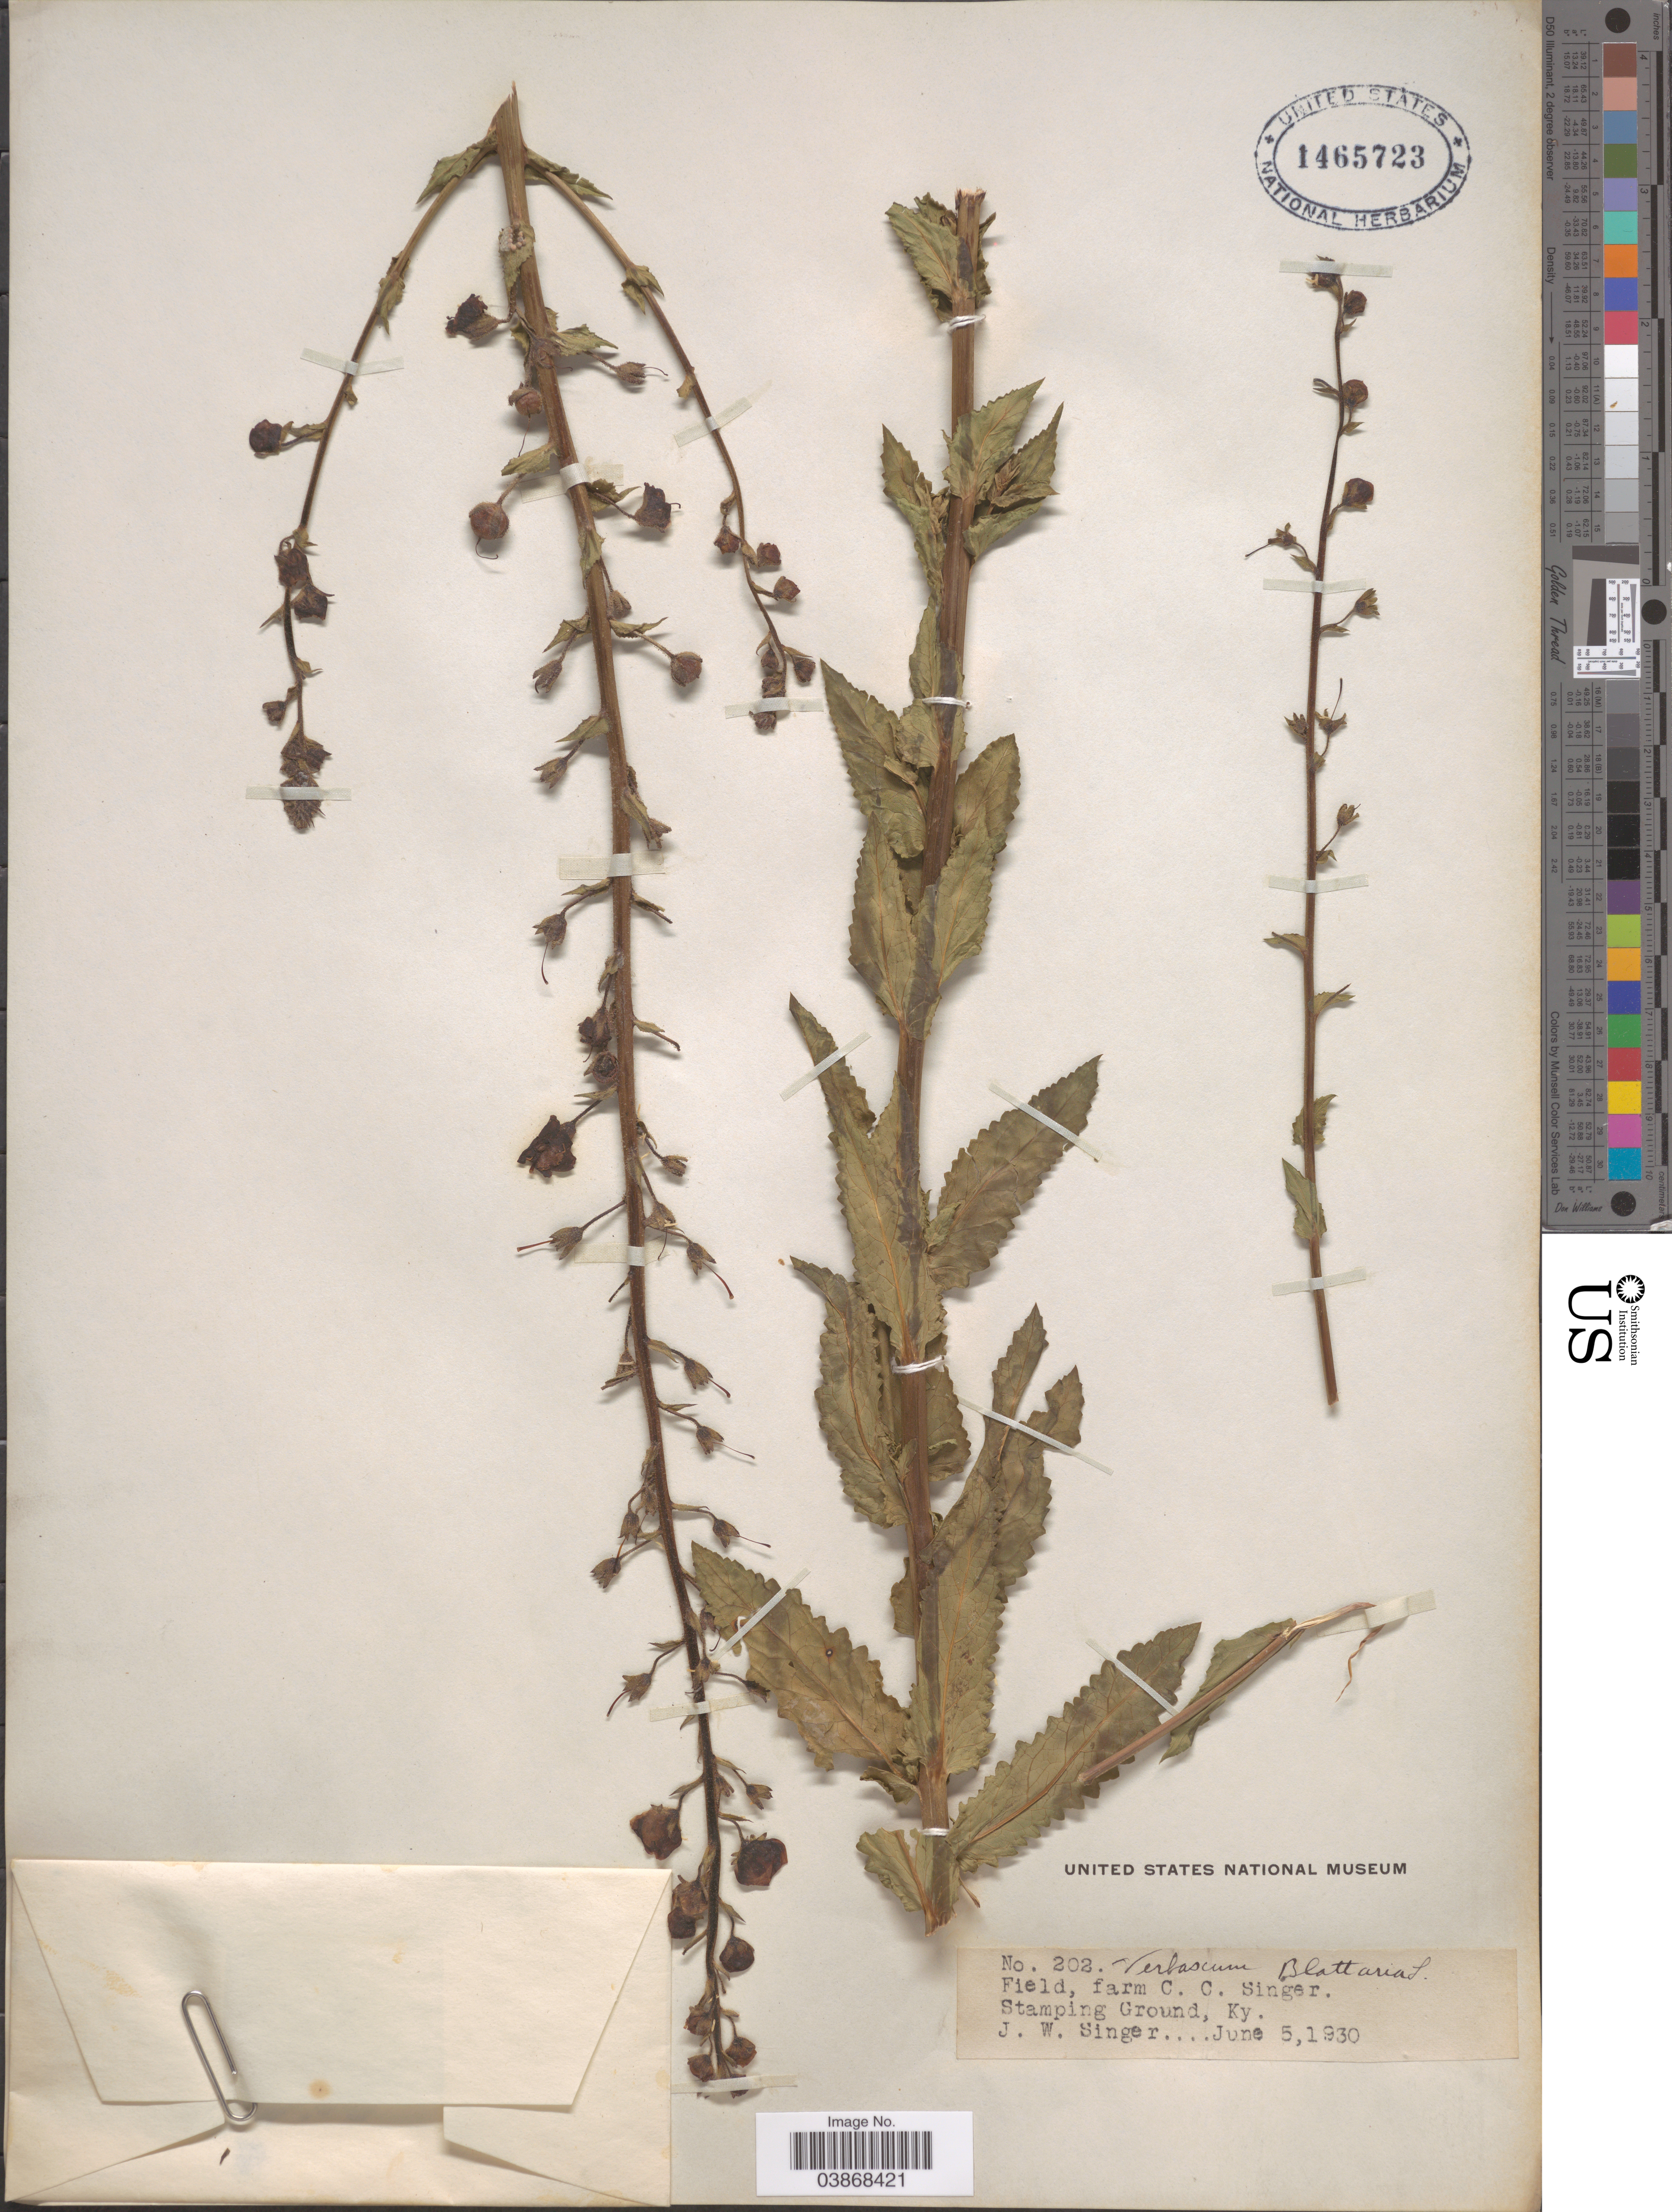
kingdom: Plantae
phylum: Tracheophyta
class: Magnoliopsida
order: Lamiales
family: Scrophulariaceae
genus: Verbascum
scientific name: Verbascum blattaria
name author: L.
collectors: J. EW. Singer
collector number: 202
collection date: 1930-06-05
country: United States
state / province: Kentucky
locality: Farm C. C. Singer. Stamping Ground.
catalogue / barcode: US 1465723